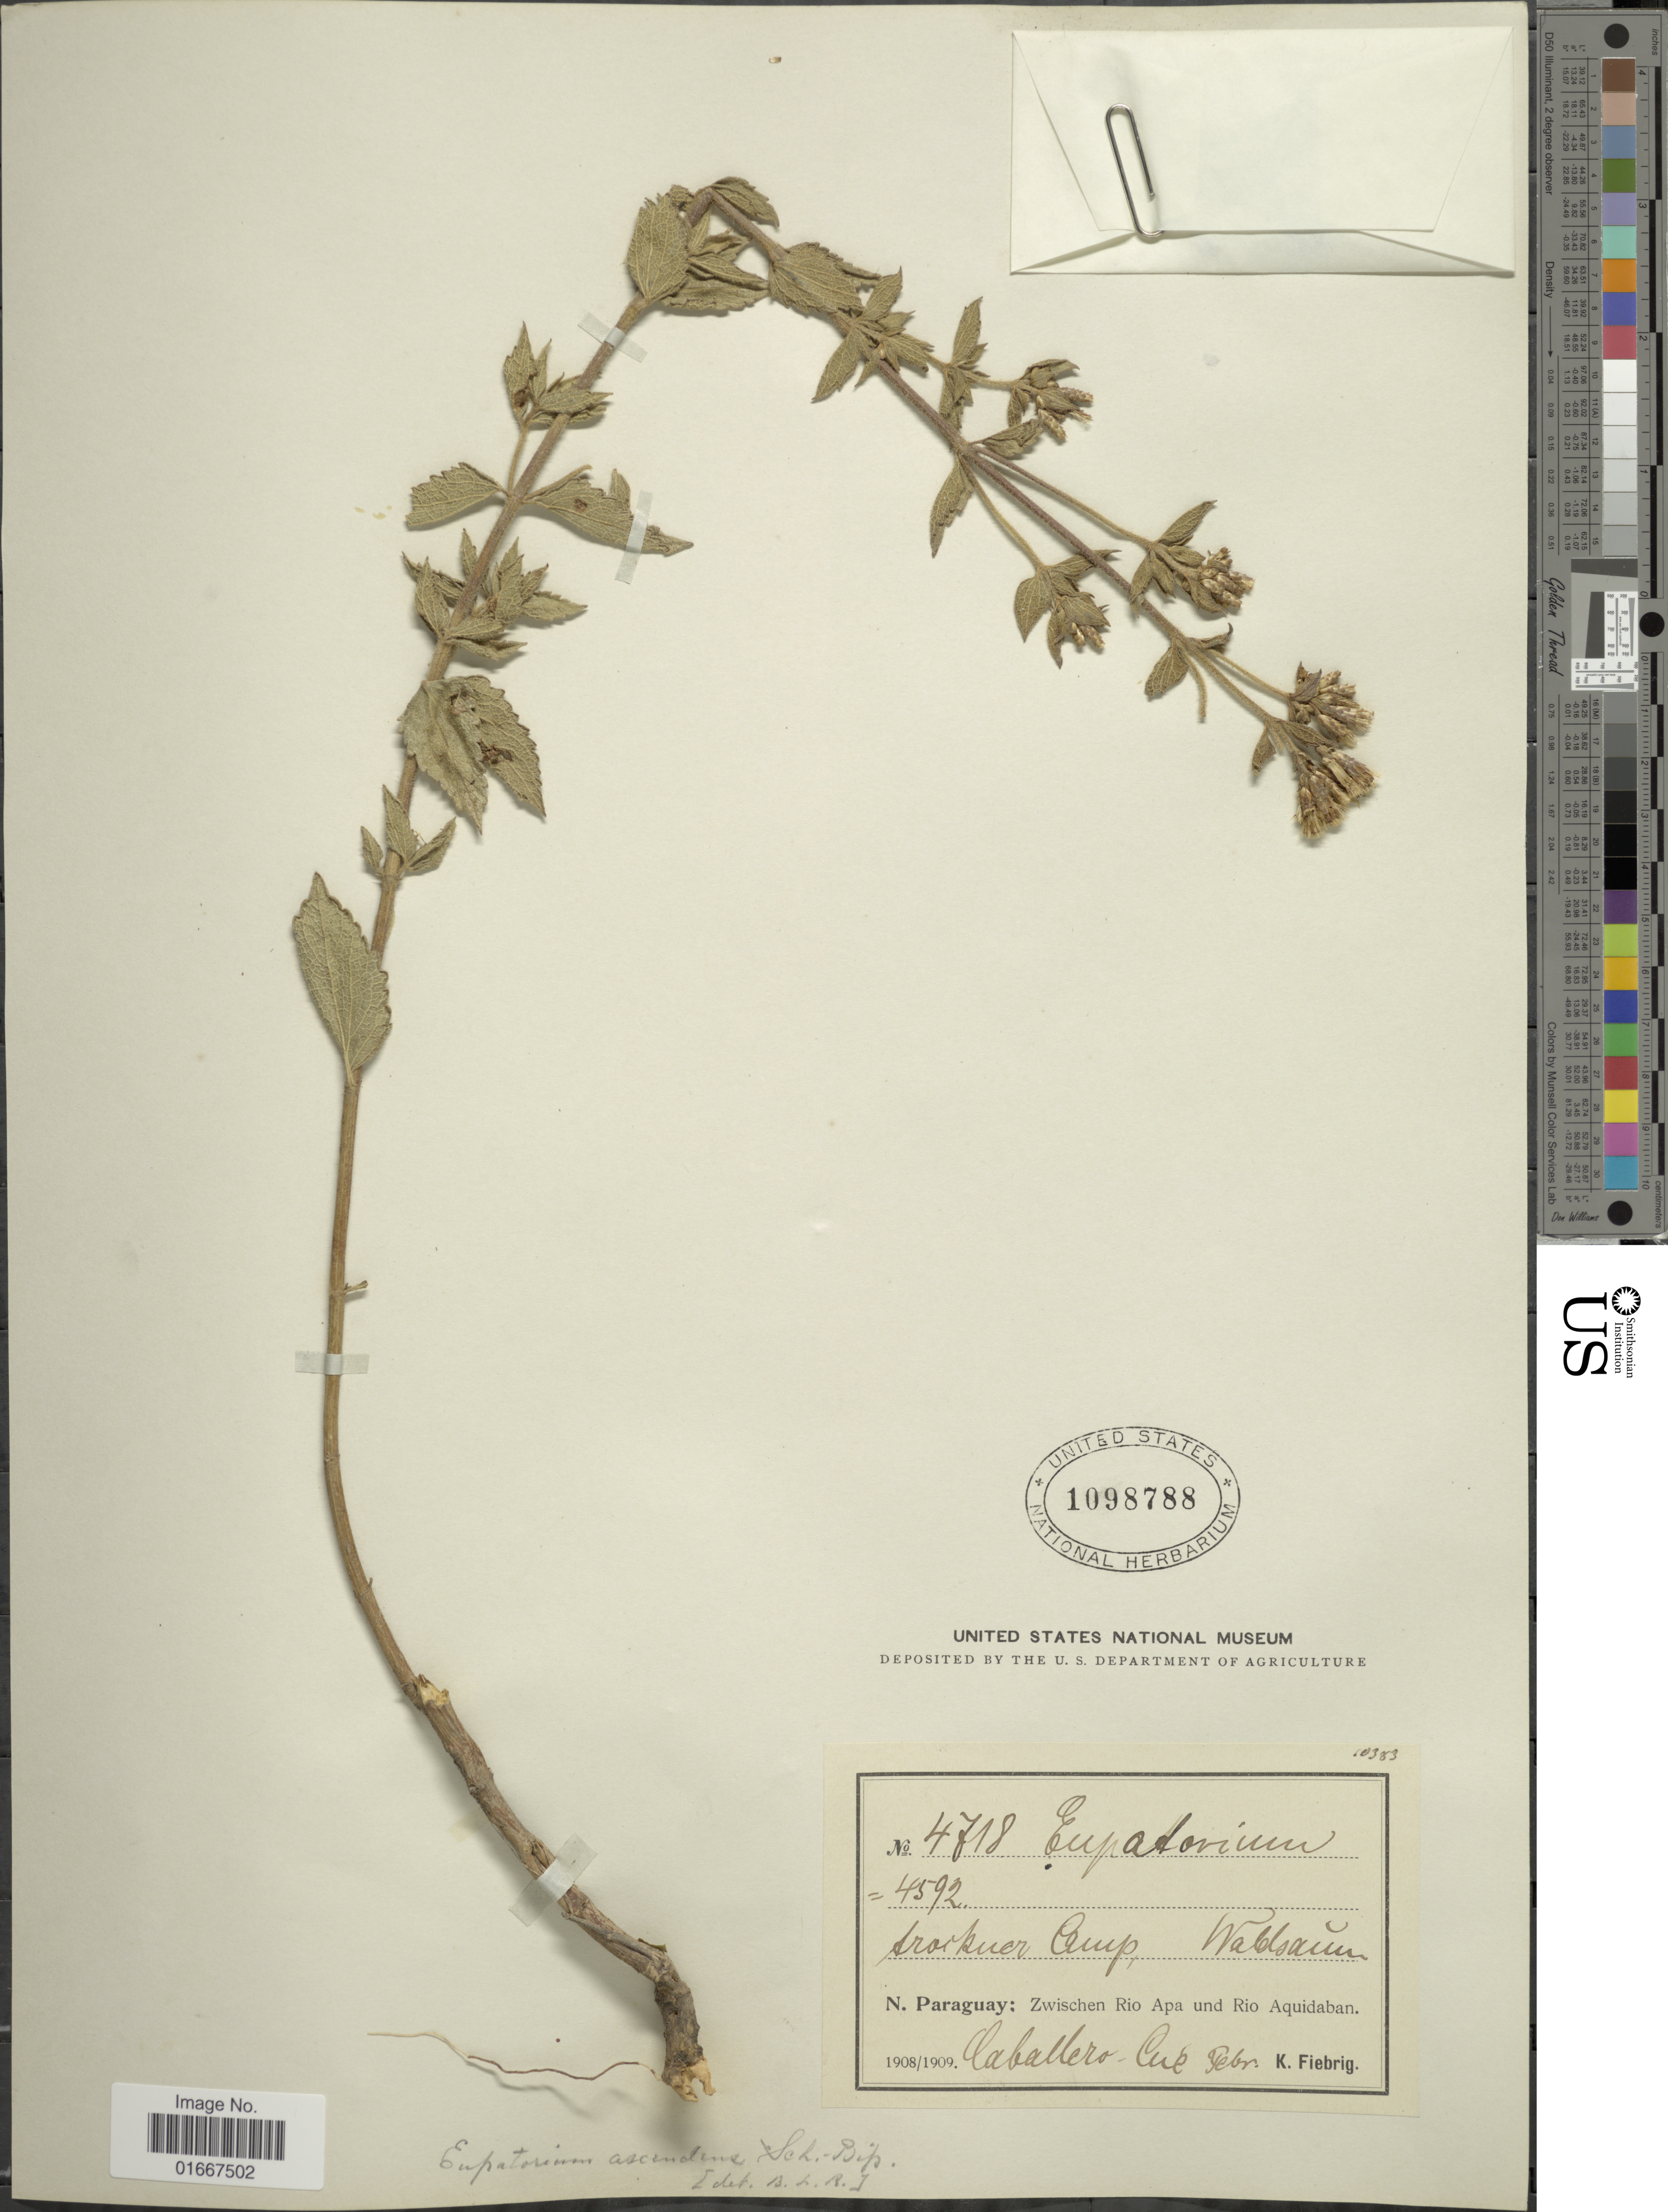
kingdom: Plantae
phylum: Tracheophyta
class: Magnoliopsida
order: Asterales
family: Asteraceae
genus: Chromolaena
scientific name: Chromolaena ascendens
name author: (Sch. Bip. ex Baker) R.M. King & H. Rob.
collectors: K. Fiebrig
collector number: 4718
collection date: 1908-02/1909-02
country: Paraguay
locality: Zwischen Rio Apa und Rio Aquidaban, Caballero Cue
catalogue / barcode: US 1098788